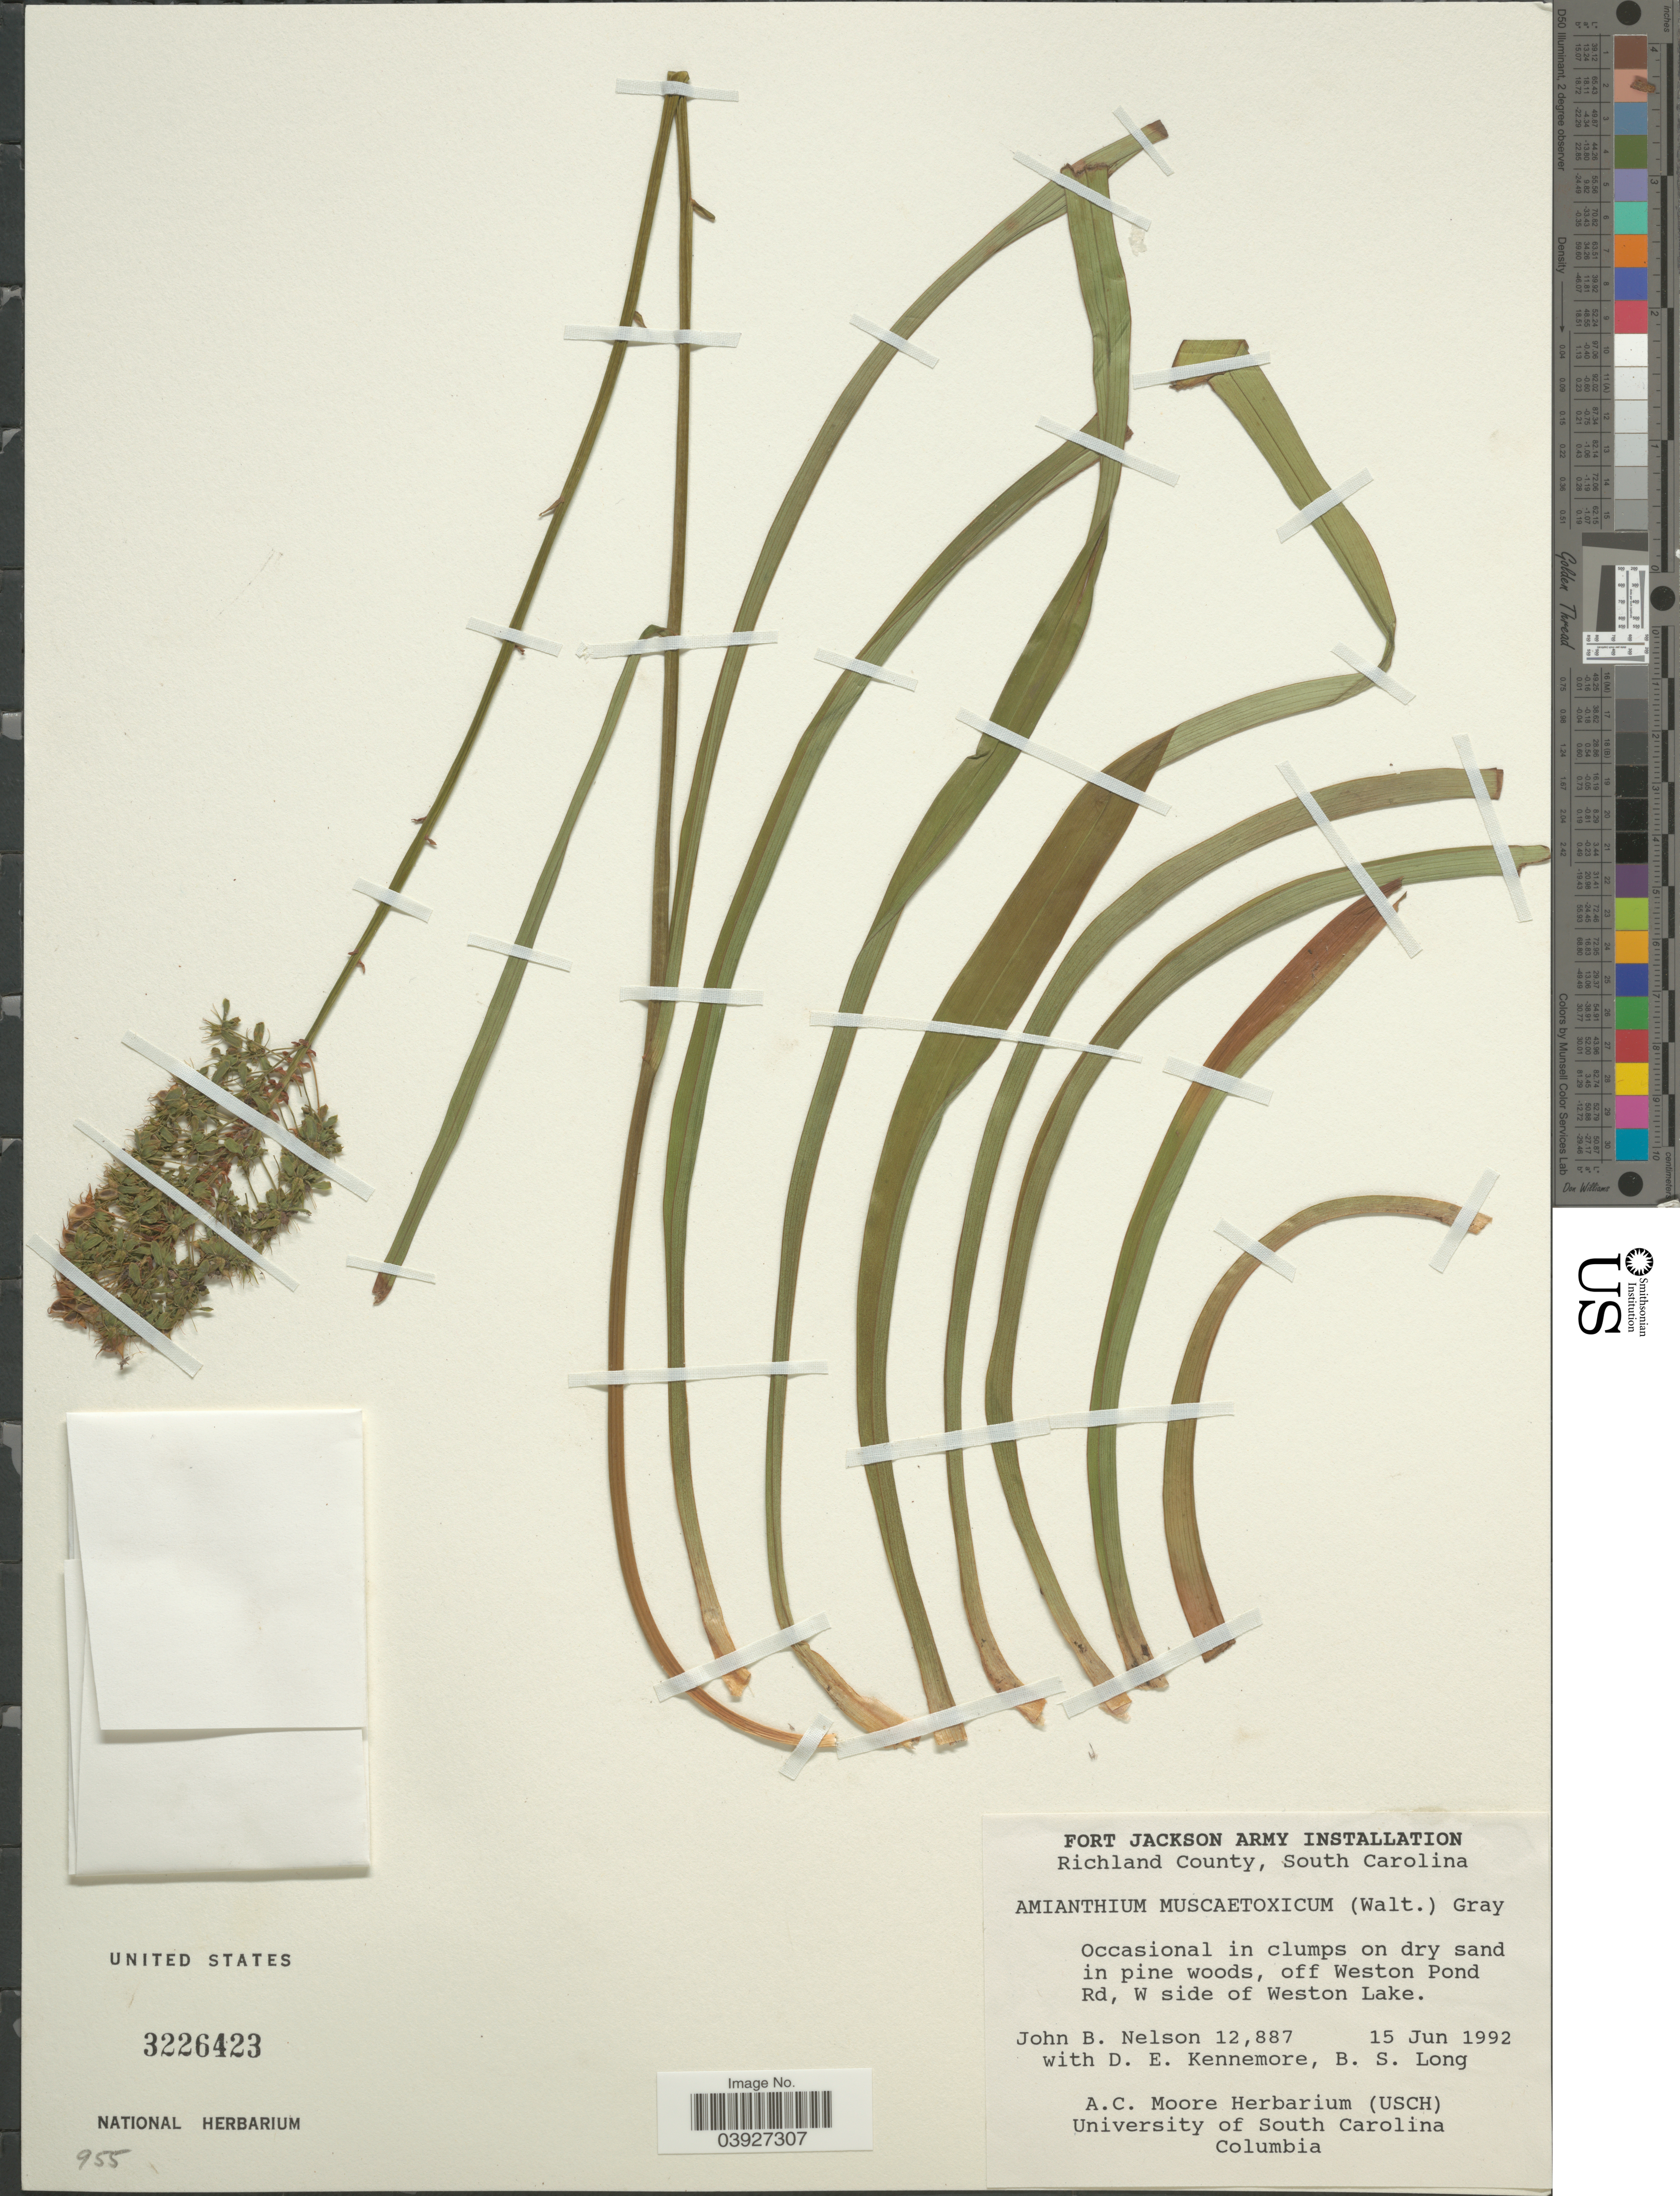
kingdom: Plantae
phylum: Tracheophyta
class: Liliopsida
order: Liliales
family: Melanthiaceae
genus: Amianthium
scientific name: Amianthium muscitoxicum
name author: (Walter) A. Gray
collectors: J. B. Nelson, D. Kennemore & B. Long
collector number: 12887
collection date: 1992-06-15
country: United States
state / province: South Carolina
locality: Richland County. Off Weston Pond Rd, W side of Weston Lake.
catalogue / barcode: US 3226423